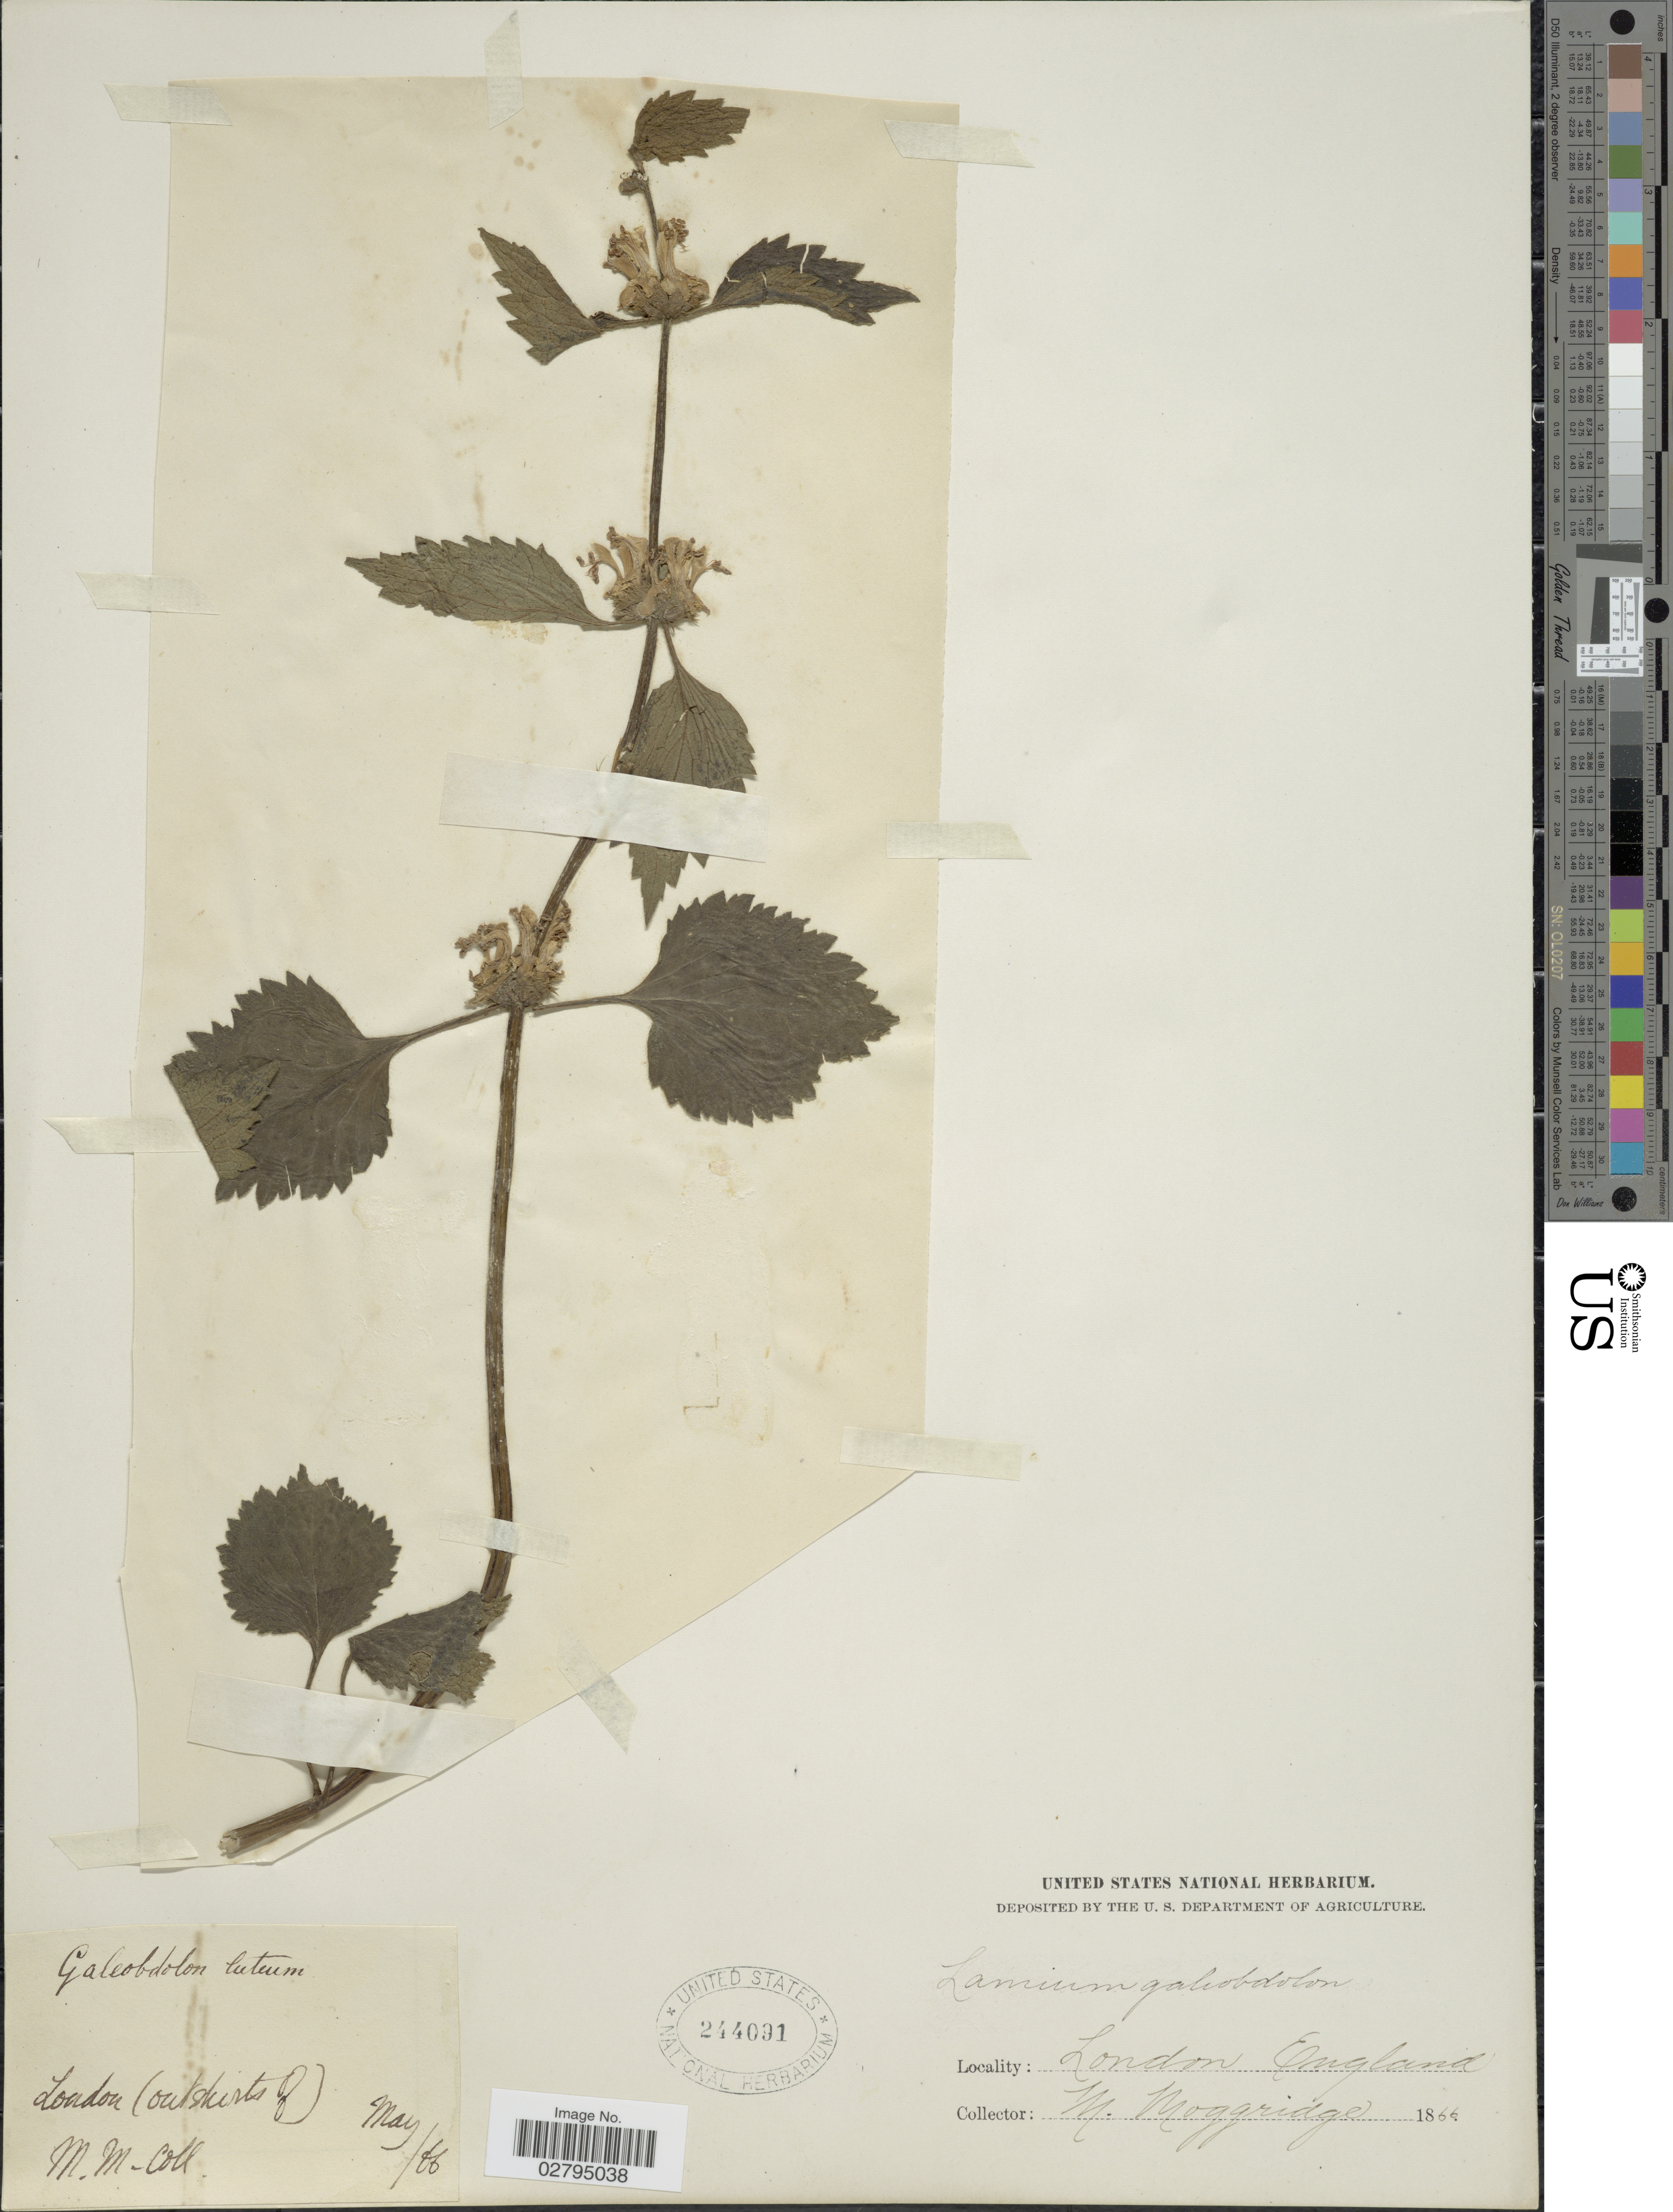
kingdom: Plantae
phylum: Tracheophyta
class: Magnoliopsida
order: Lamiales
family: Lamiaceae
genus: Lamium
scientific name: Lamium galeobdolon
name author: (L.) L.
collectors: M. Moggridge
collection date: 1866-05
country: United Kingdom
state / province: England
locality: London (outskirts of).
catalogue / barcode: US 244091